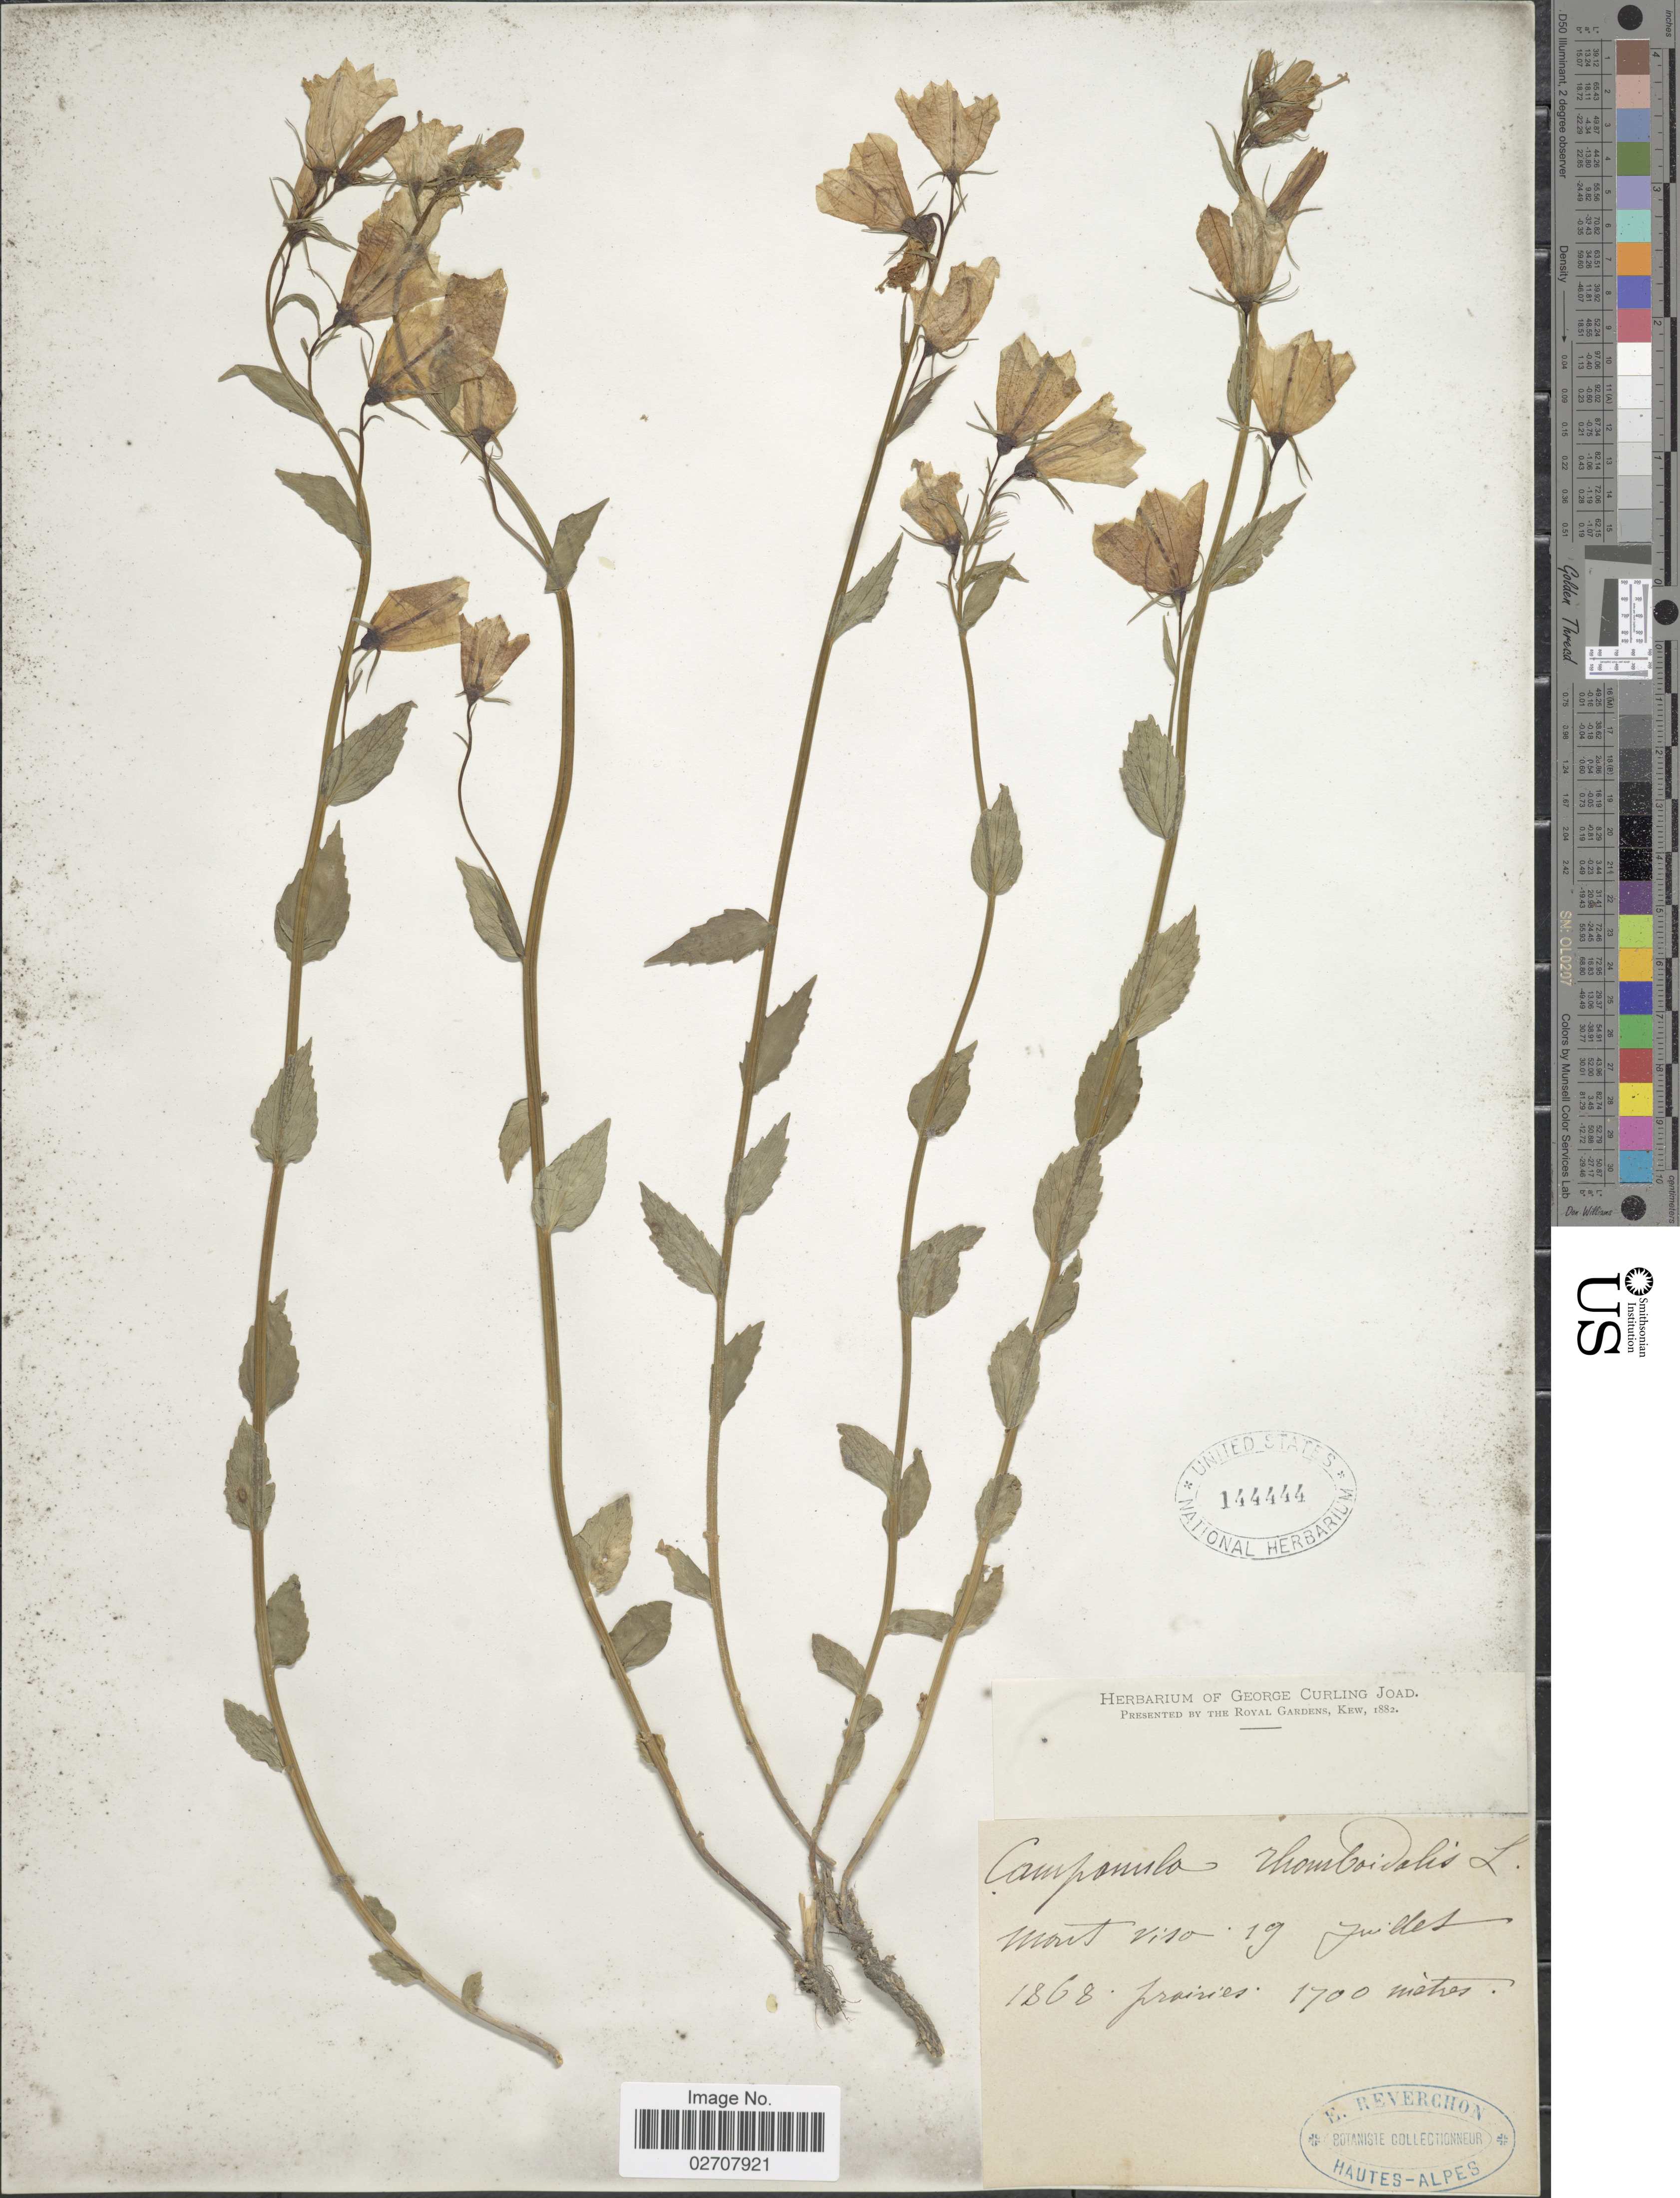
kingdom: Plantae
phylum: Tracheophyta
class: Magnoliopsida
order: Asterales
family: Campanulaceae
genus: Campanula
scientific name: Campanula rhomboidalis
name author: L.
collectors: E. Reverchon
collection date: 1868-07-19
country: Italy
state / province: Piedmont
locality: Mont Viso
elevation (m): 1700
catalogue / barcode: US 144444